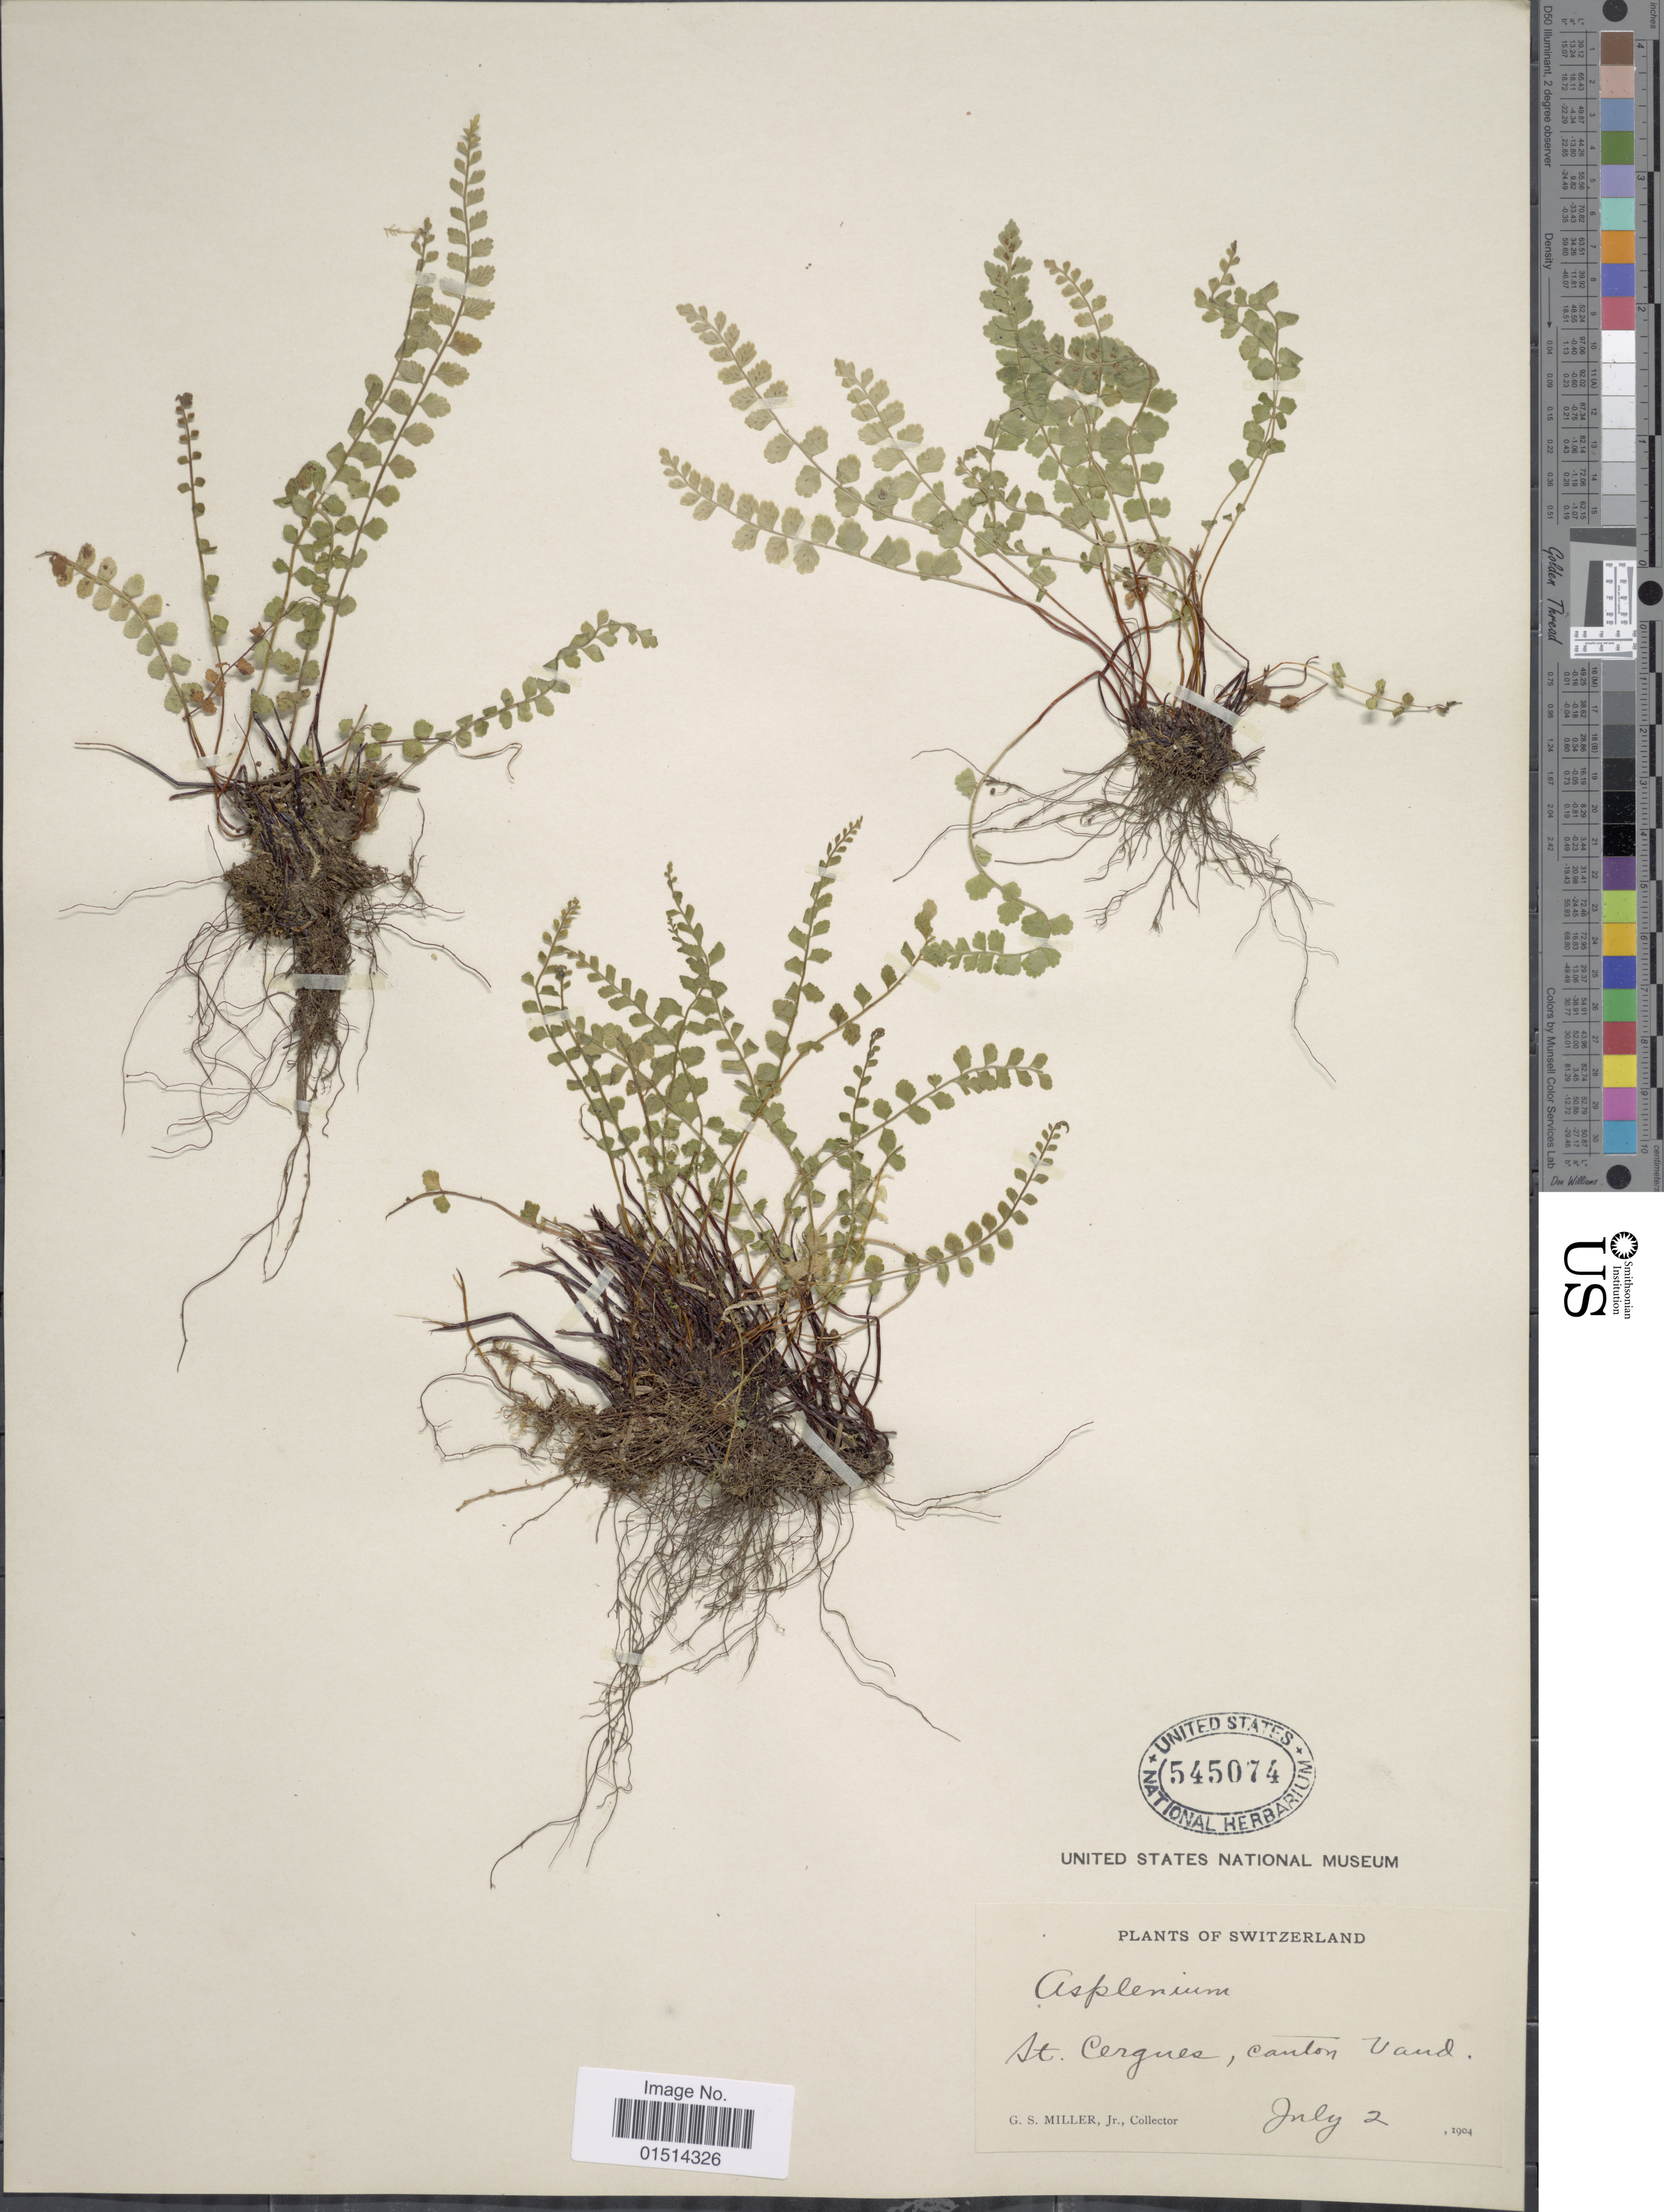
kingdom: Plantae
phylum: Tracheophyta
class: Polypodiopsida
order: Polypodiales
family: Aspleniaceae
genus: Asplenium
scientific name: Asplenium viride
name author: Huds.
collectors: G. S. Miller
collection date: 1904-07-02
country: Switzerland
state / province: Vaud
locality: St. Cergues, Canton Uand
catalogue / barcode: US 545074